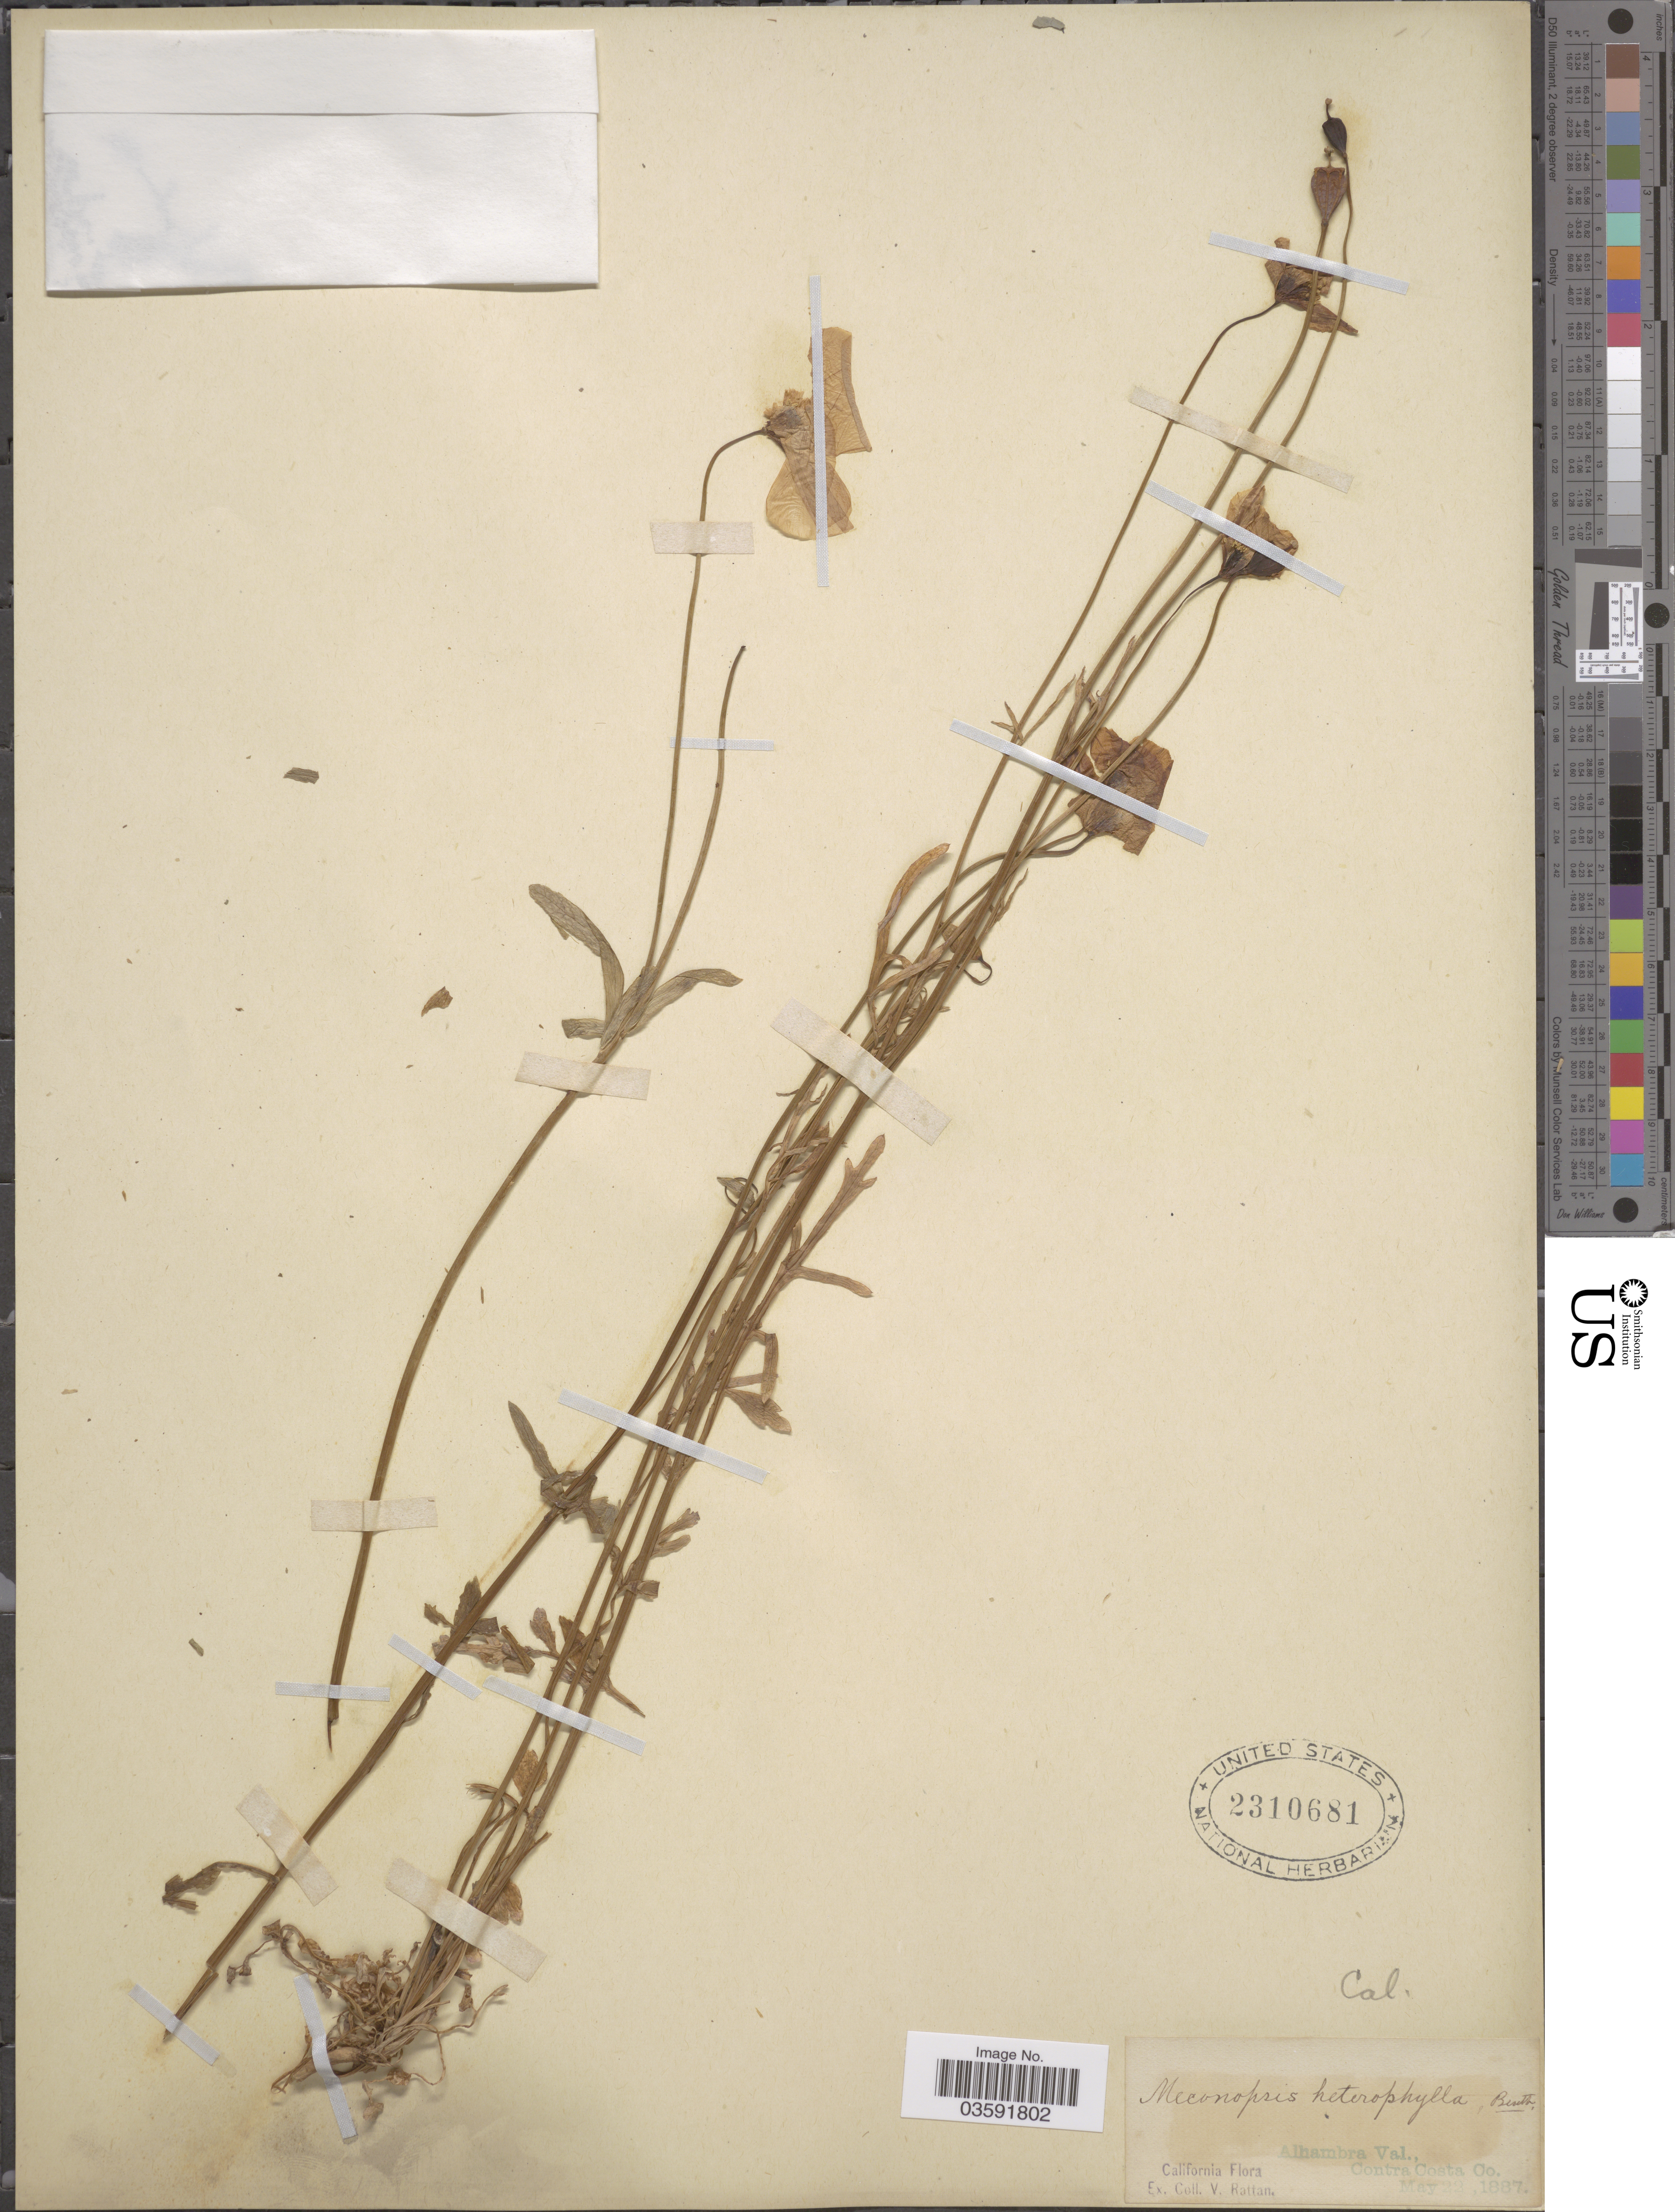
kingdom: Plantae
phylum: Tracheophyta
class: Magnoliopsida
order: Ranunculales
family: Papaveraceae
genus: Papaver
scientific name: Papaver heterophyllum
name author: (Benth.) Greene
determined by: Strong, M. T., (US), Smithsonian Institution - National Museum of Natural History (UNITED STATES)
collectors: V. Rattan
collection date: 1887-05-22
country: United States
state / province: California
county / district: Contra Costa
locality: Alhambra Val., Contra Costa Co.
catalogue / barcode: US 2310681